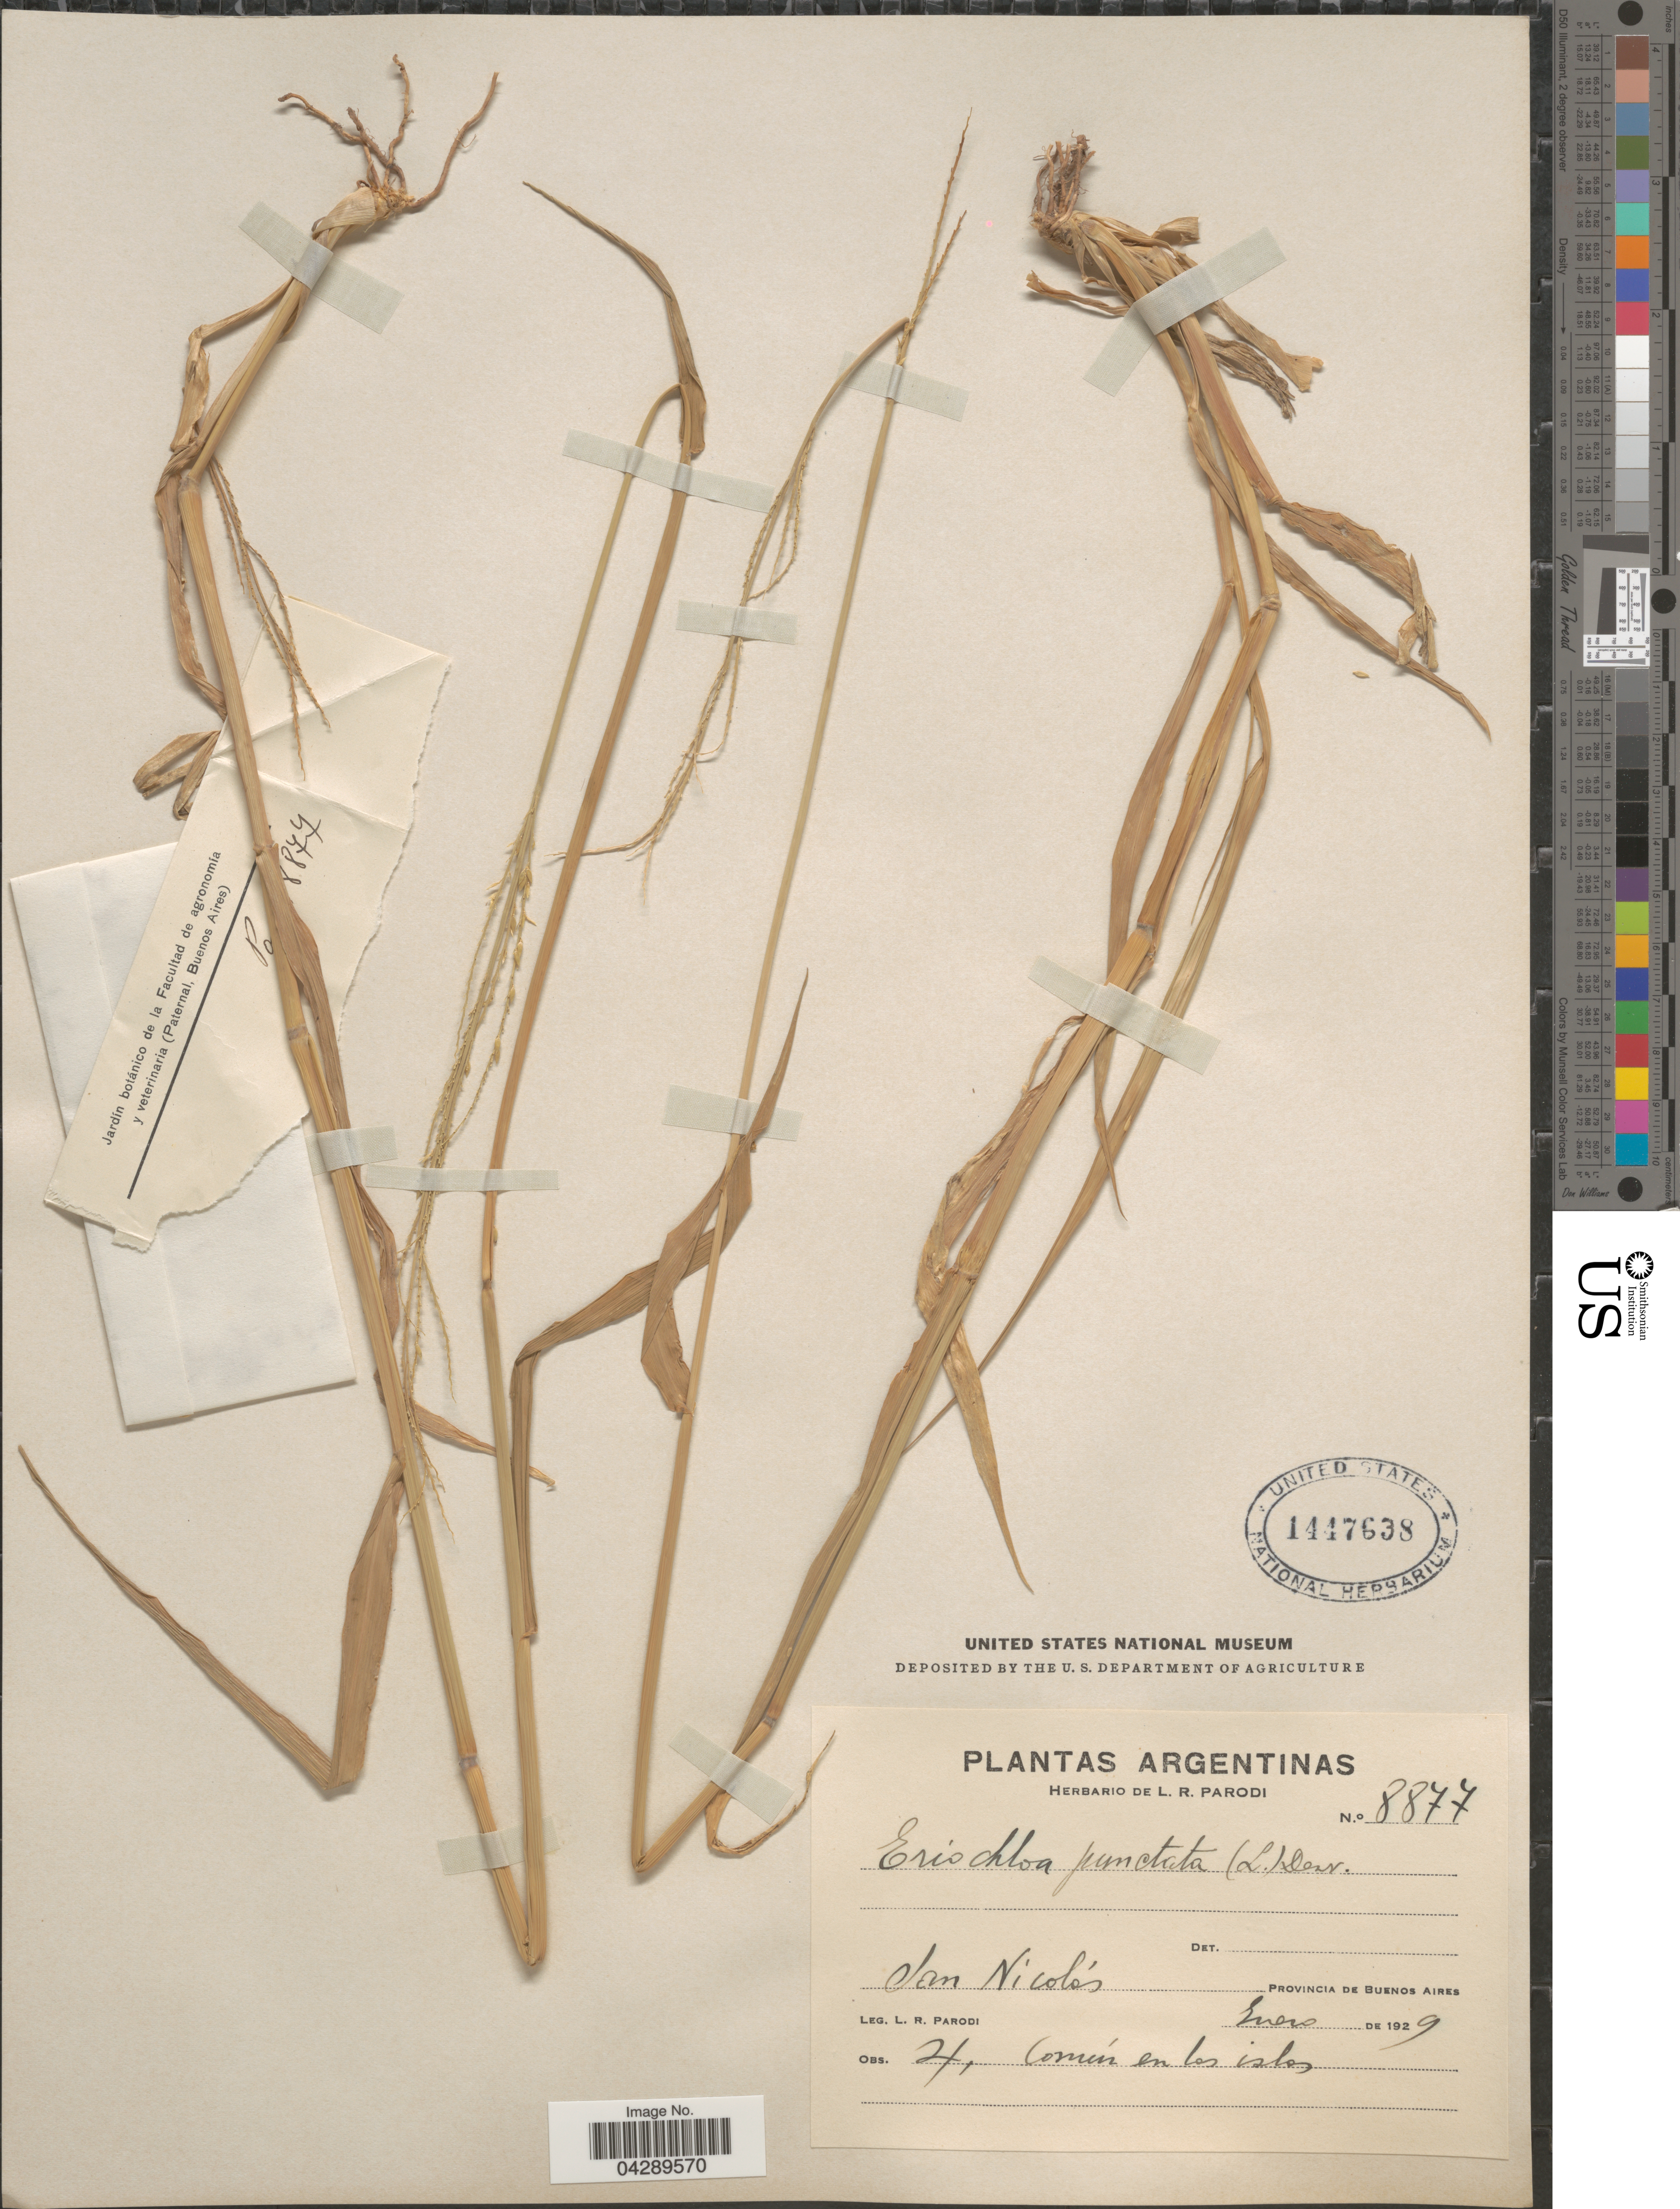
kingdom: Plantae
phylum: Tracheophyta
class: Liliopsida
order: Poales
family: Poaceae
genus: Eriochloa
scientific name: Eriochloa punctata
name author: (L.) Desv. ex Ham.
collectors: L. R. Parodi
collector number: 8877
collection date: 1929-01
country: Argentina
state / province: Buenos Aires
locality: San Nicolás.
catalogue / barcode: US 1447638